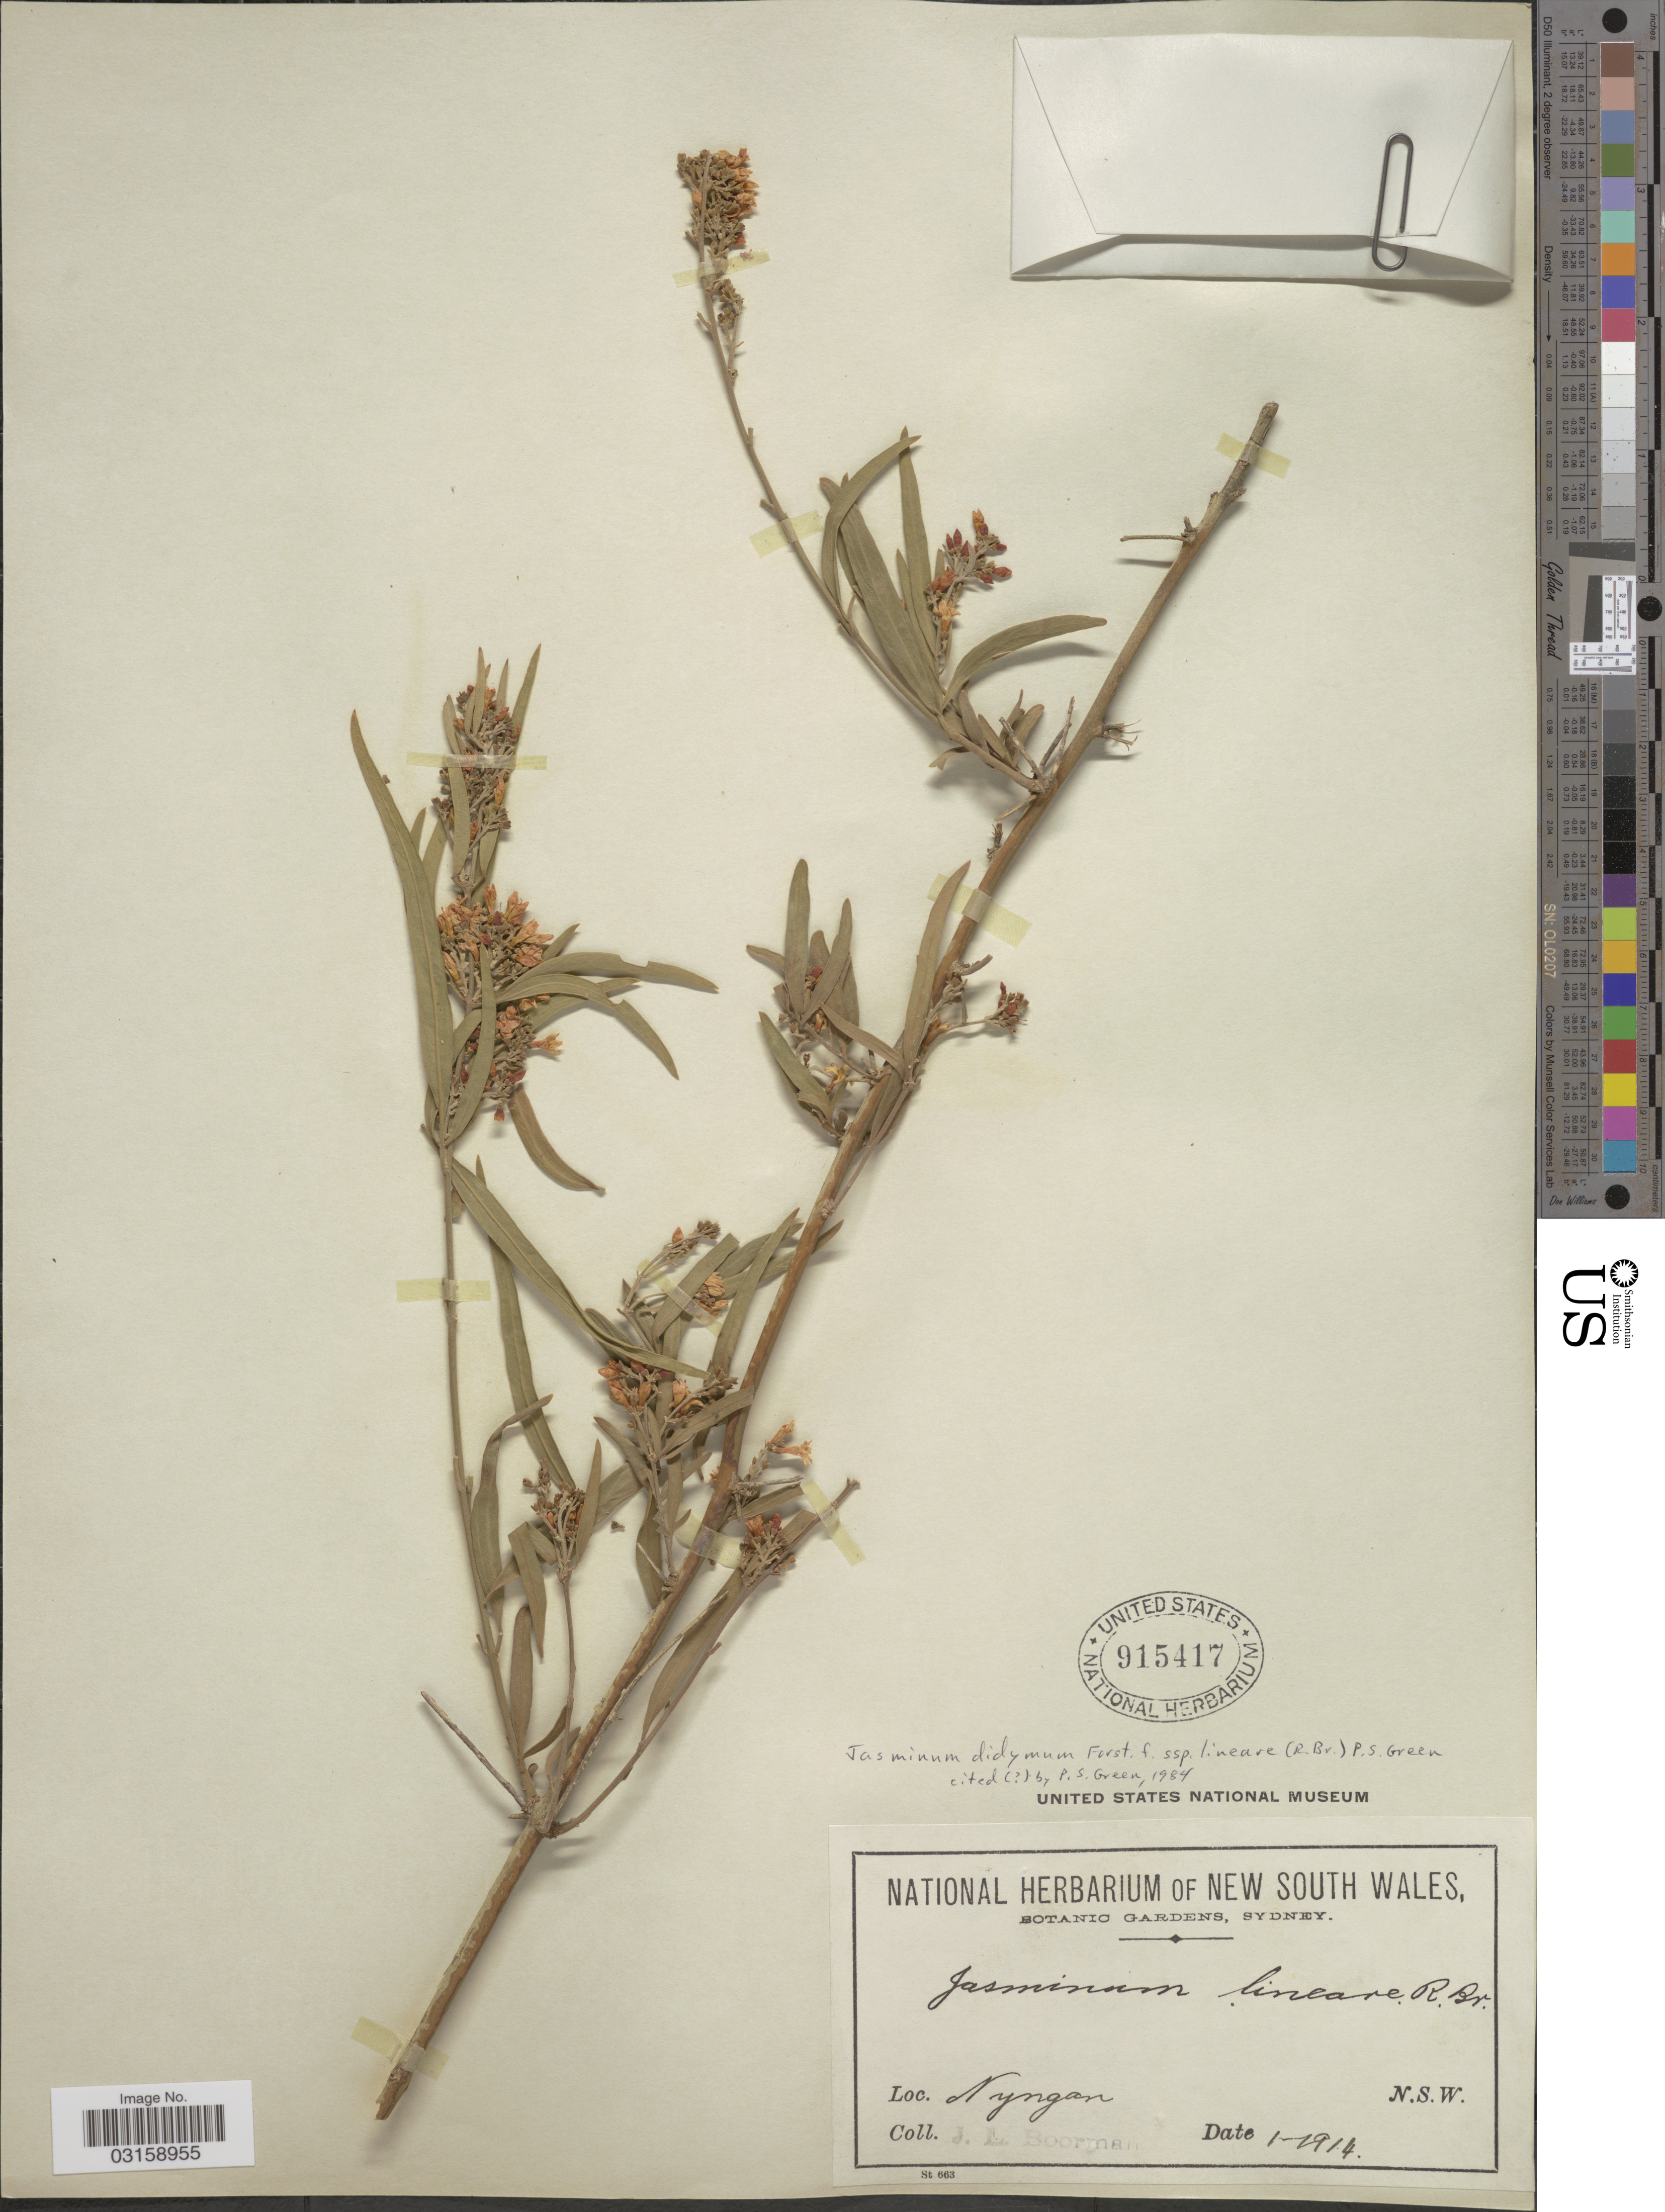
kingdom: Plantae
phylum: Tracheophyta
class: Magnoliopsida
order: Lamiales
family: Oleaceae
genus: Jasminum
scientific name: Jasminum didymum subsp. lineare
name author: (R. Br.) P.S. Green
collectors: J. Boorman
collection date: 1914-01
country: Australia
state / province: New South Wales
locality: Nyngan.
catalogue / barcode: US 915417